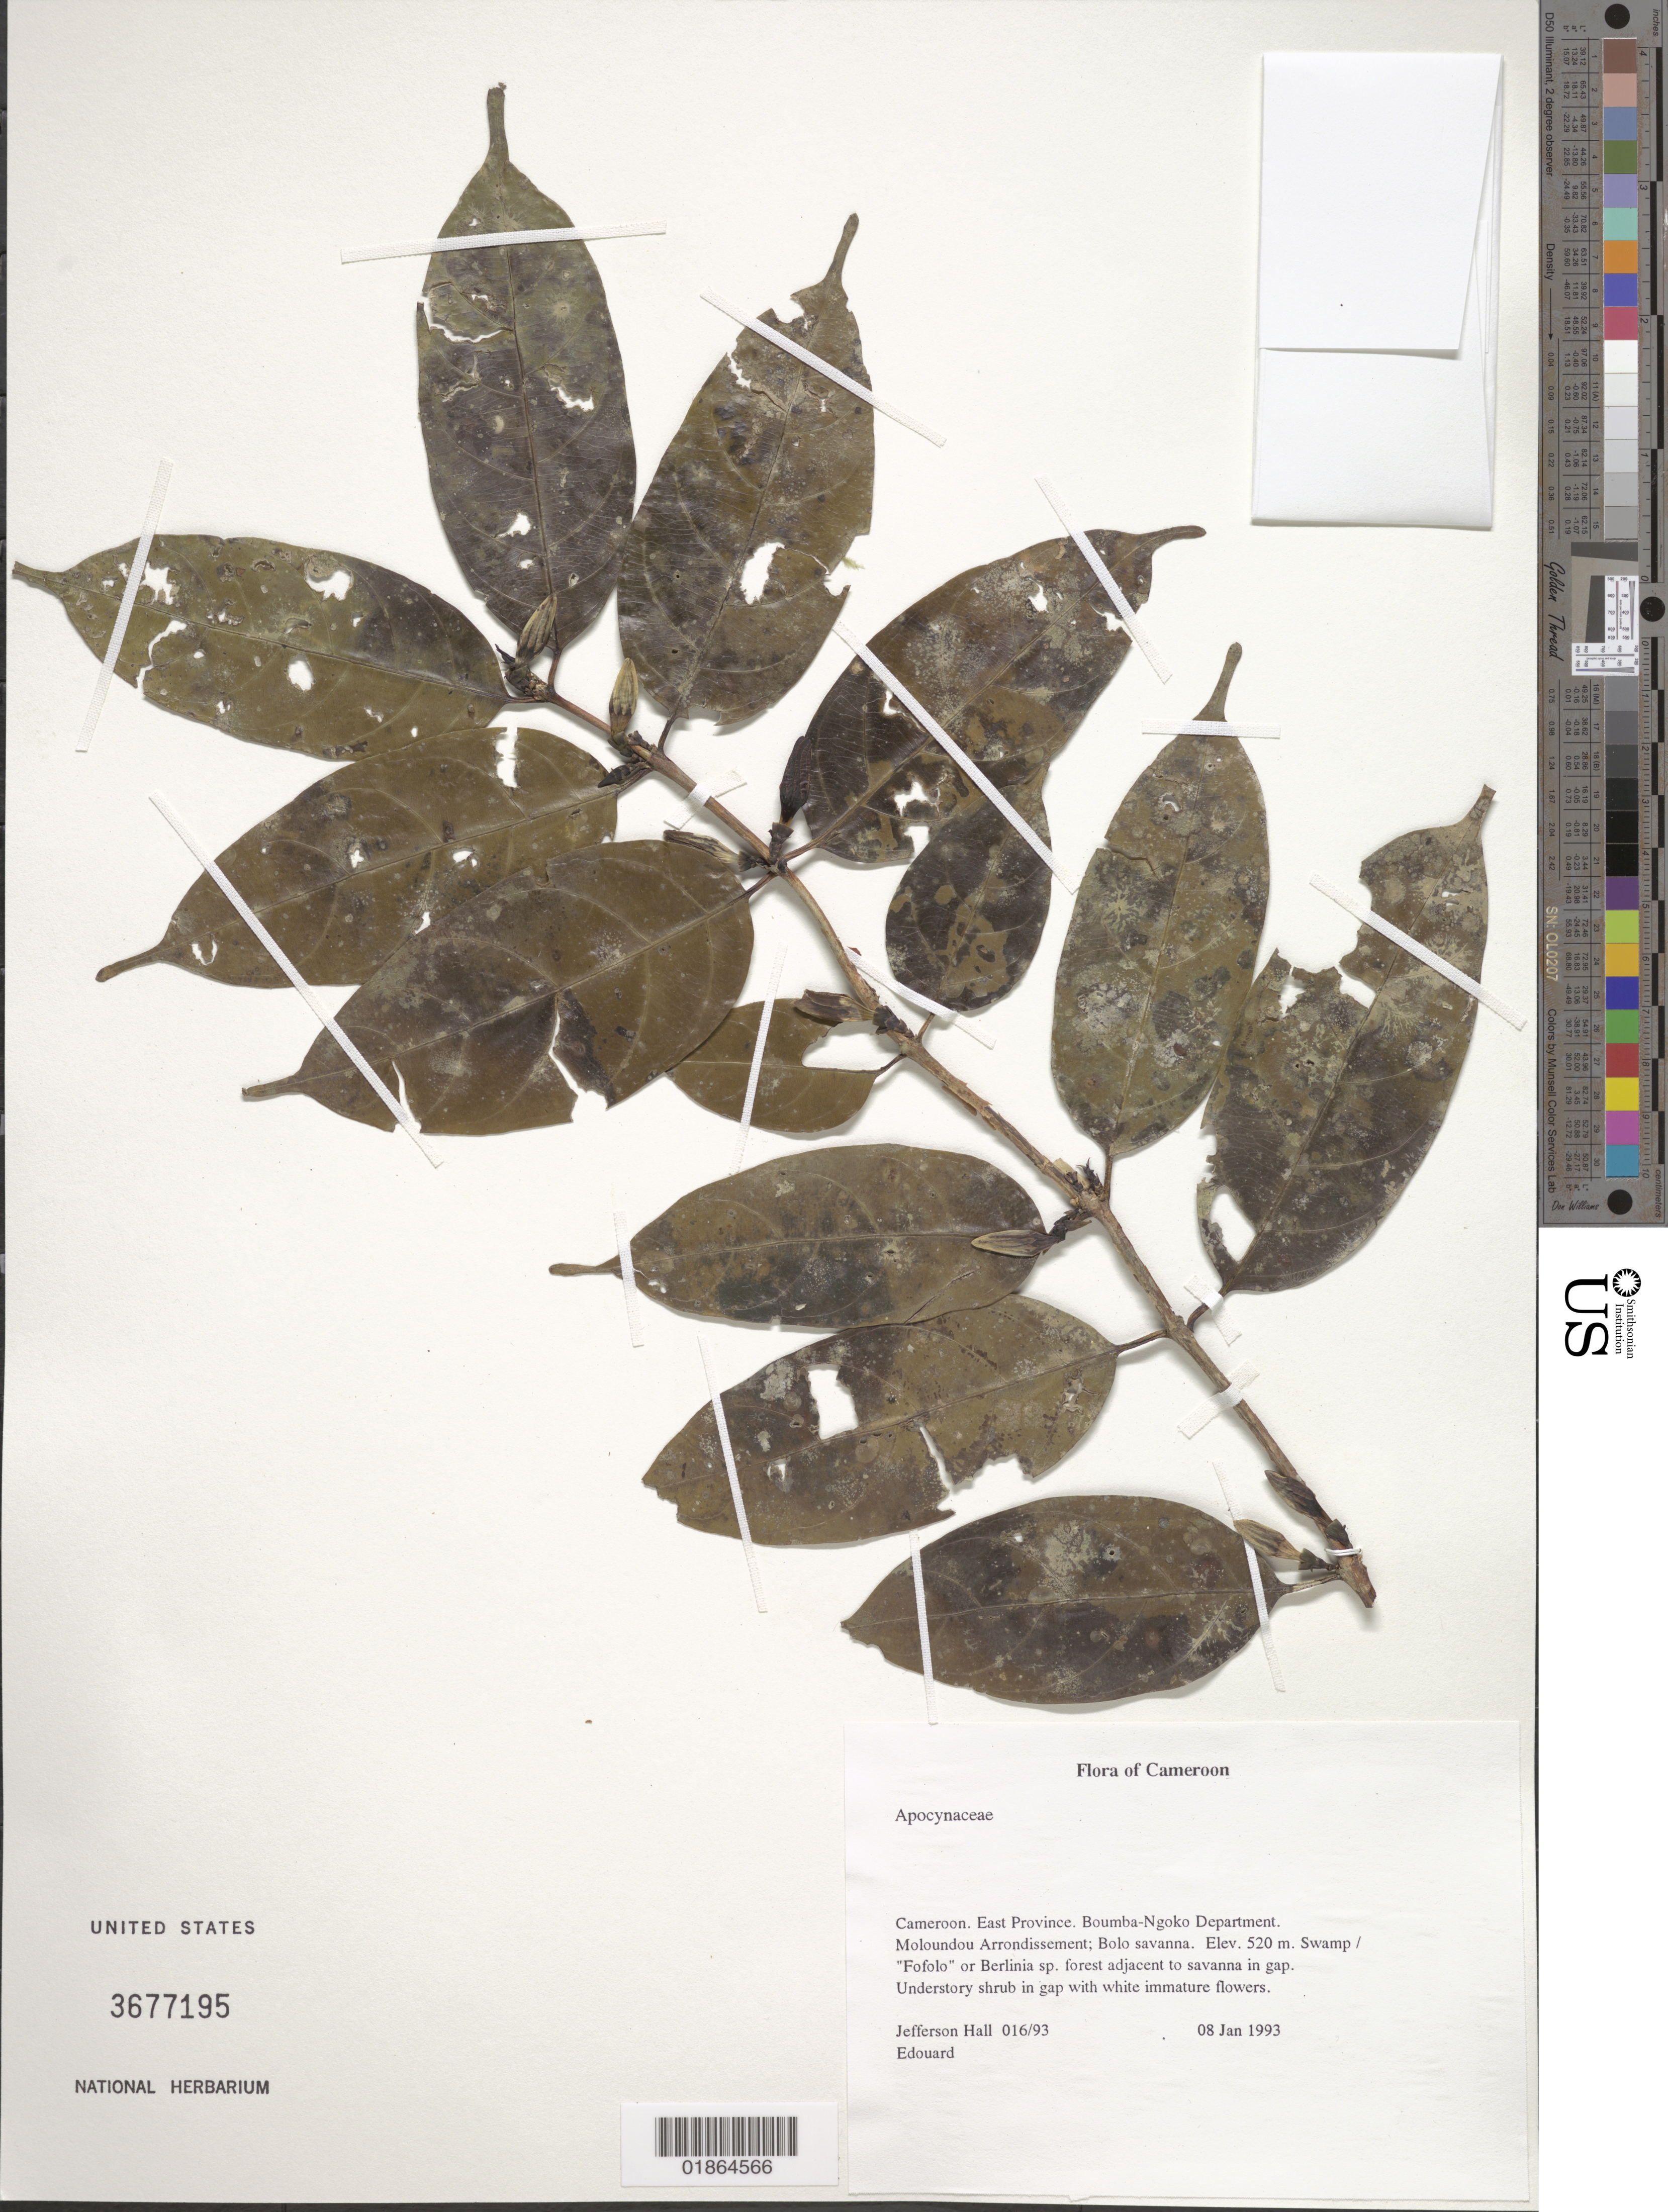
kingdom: Plantae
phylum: Tracheophyta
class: Magnoliopsida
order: Gentianales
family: Apocynaceae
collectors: J. Hall & -. Edouard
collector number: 016/93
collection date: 1993-01-08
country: Cameroon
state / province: Est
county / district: Boumba-ngoko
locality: Moloundou Arrondissement; Bolo savanna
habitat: Swamp/ "Fofolo" or Berlinia sp. forest adjacent to savanna in gap.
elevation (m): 520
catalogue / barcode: US 3677195